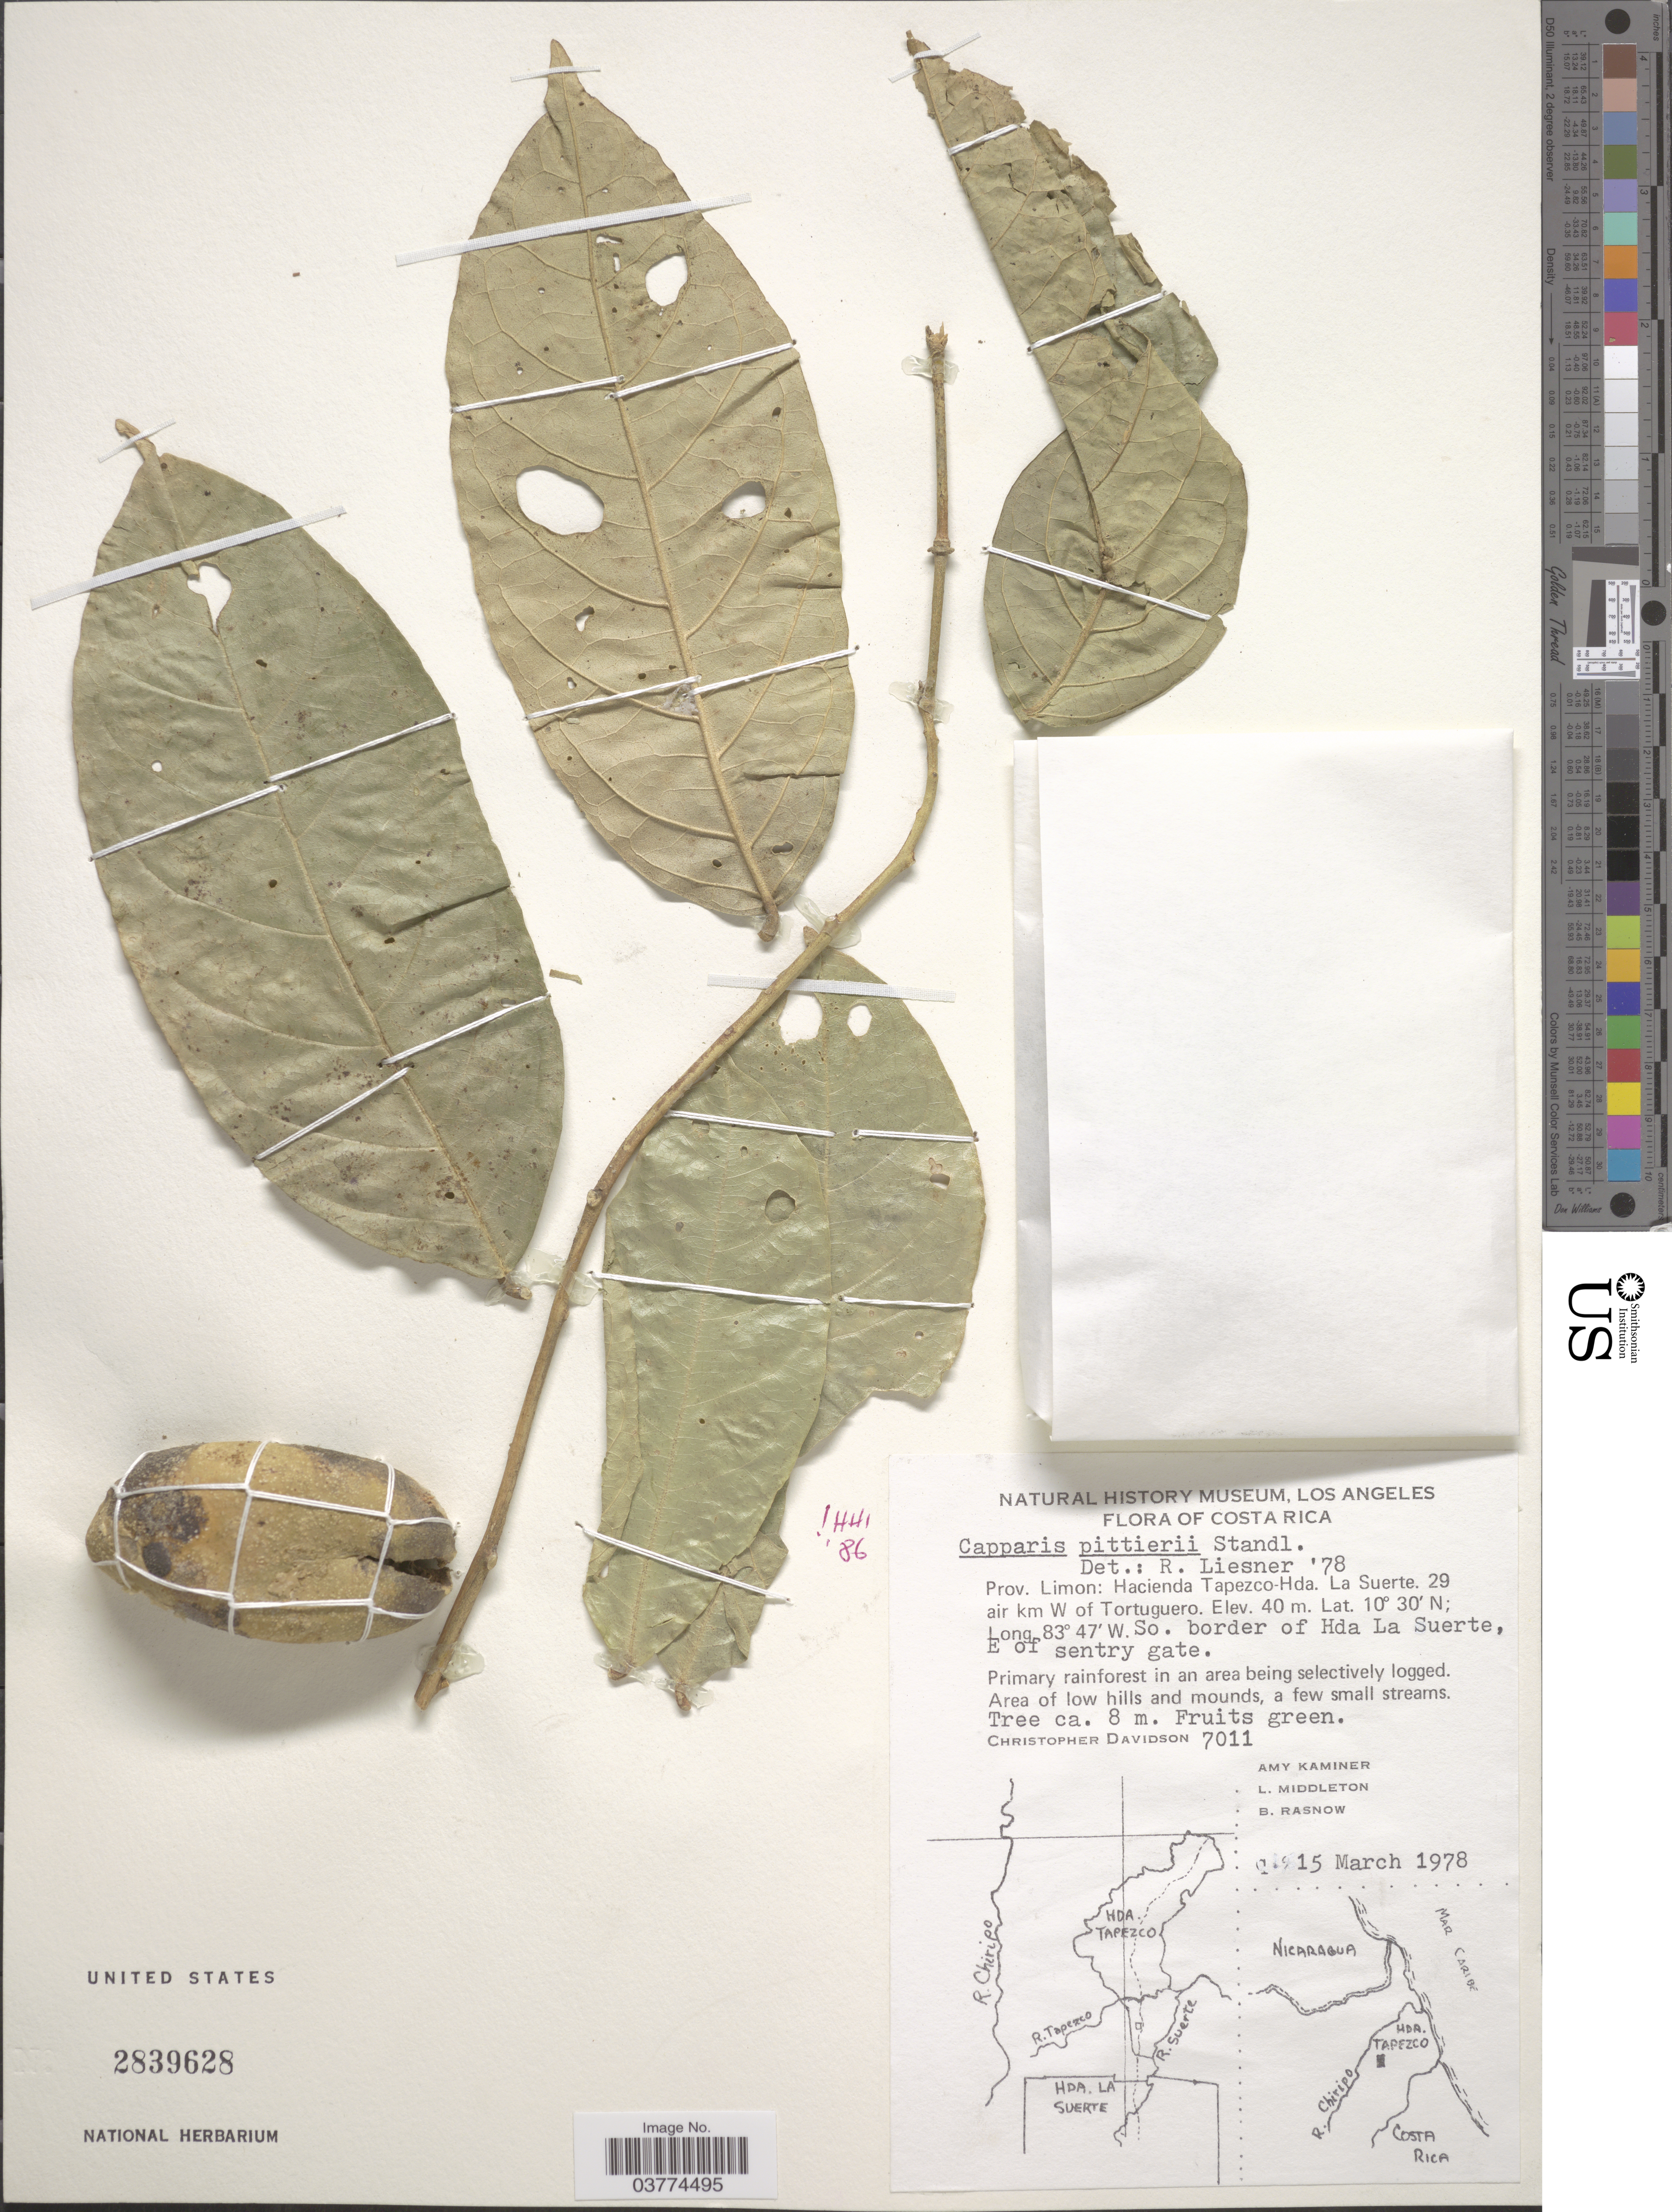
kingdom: Plantae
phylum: Tracheophyta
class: Magnoliopsida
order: Brassicales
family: Capparaceae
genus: Preslianthus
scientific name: Preslianthus pittieri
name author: (Standl.) Cornejo & Iltis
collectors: C. Davidson, A. Kaminer, L. Middleton & B. Rasnow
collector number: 7011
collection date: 1978-03-15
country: Costa Rica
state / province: Limón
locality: Hacienda Tapezco-Hda. La Suerte. 29 air km W of Tortuguero. So. border of Hda La Suerte, E of sentry gate.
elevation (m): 40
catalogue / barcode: US 2839628